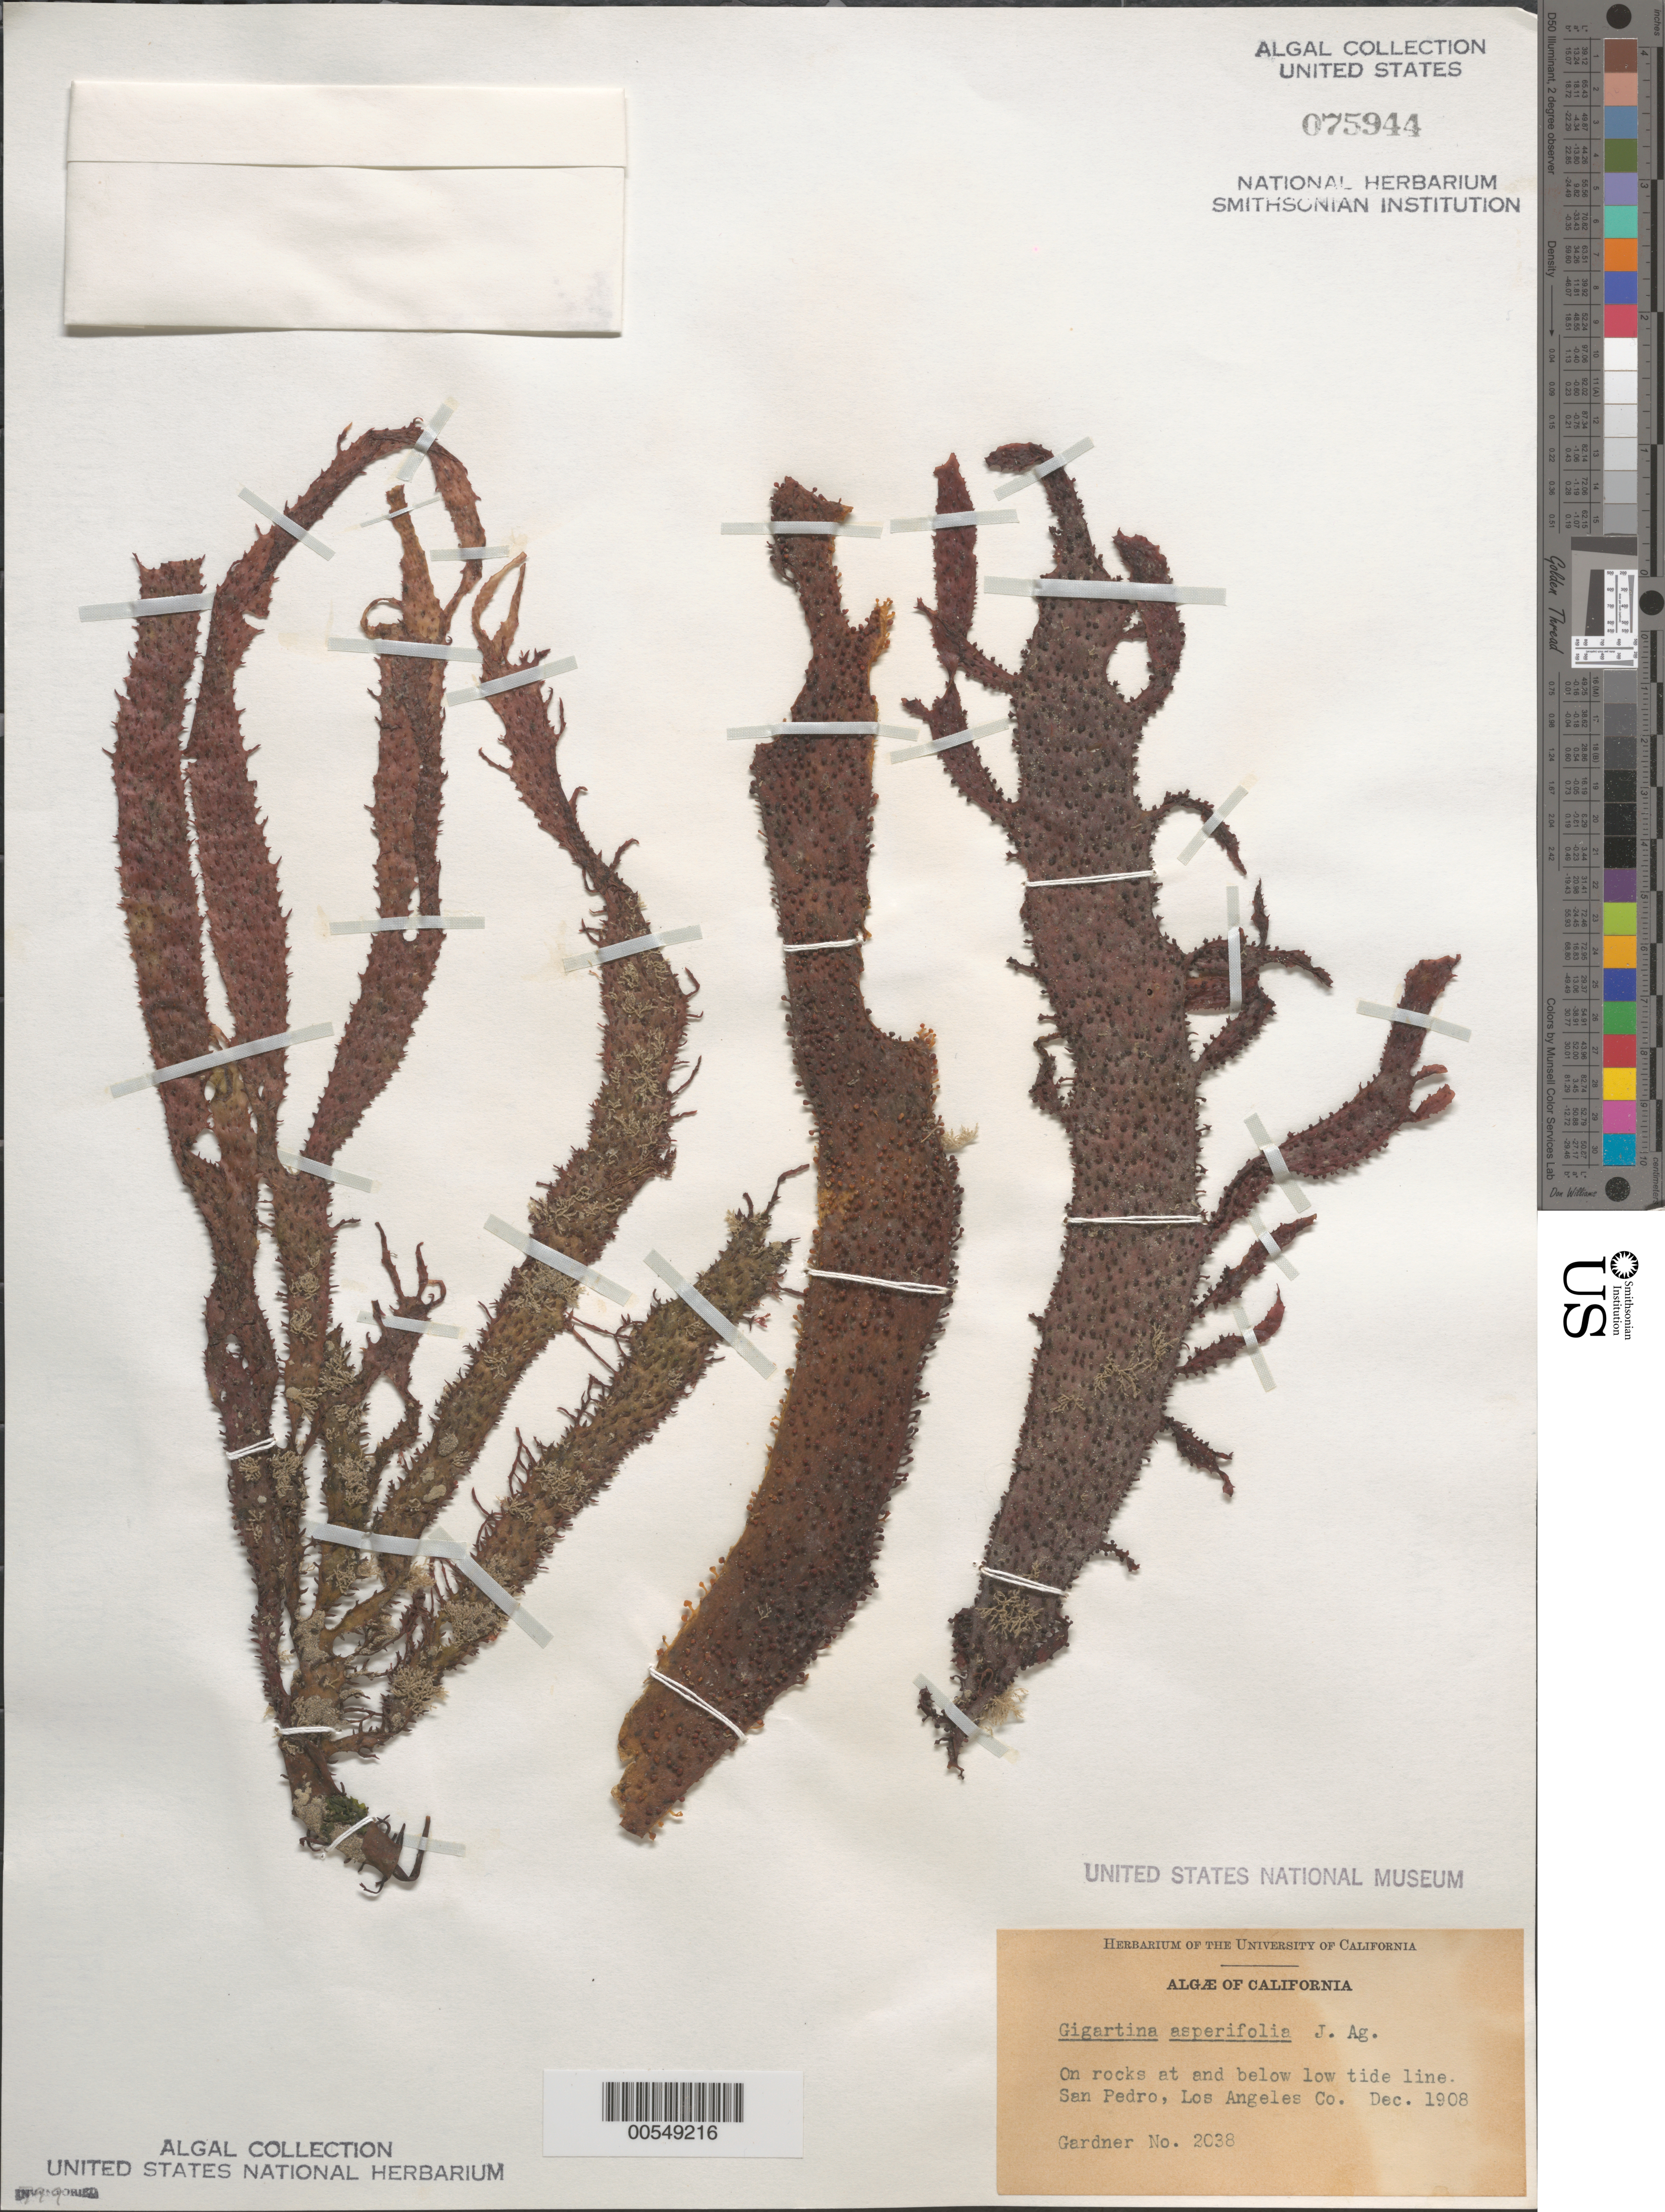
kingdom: Plantae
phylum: Rhodophyta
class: Florideophyceae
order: Gigartinales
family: Gigartinaceae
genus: Chondracanthus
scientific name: Chondracanthus spinosus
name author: (Kütz.) Guiry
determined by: Algae name updating Project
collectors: N. Gardner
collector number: NLG 2038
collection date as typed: Dec 1908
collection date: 1908-12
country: United States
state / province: California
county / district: Los Angeles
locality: San Pedro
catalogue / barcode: US 75944